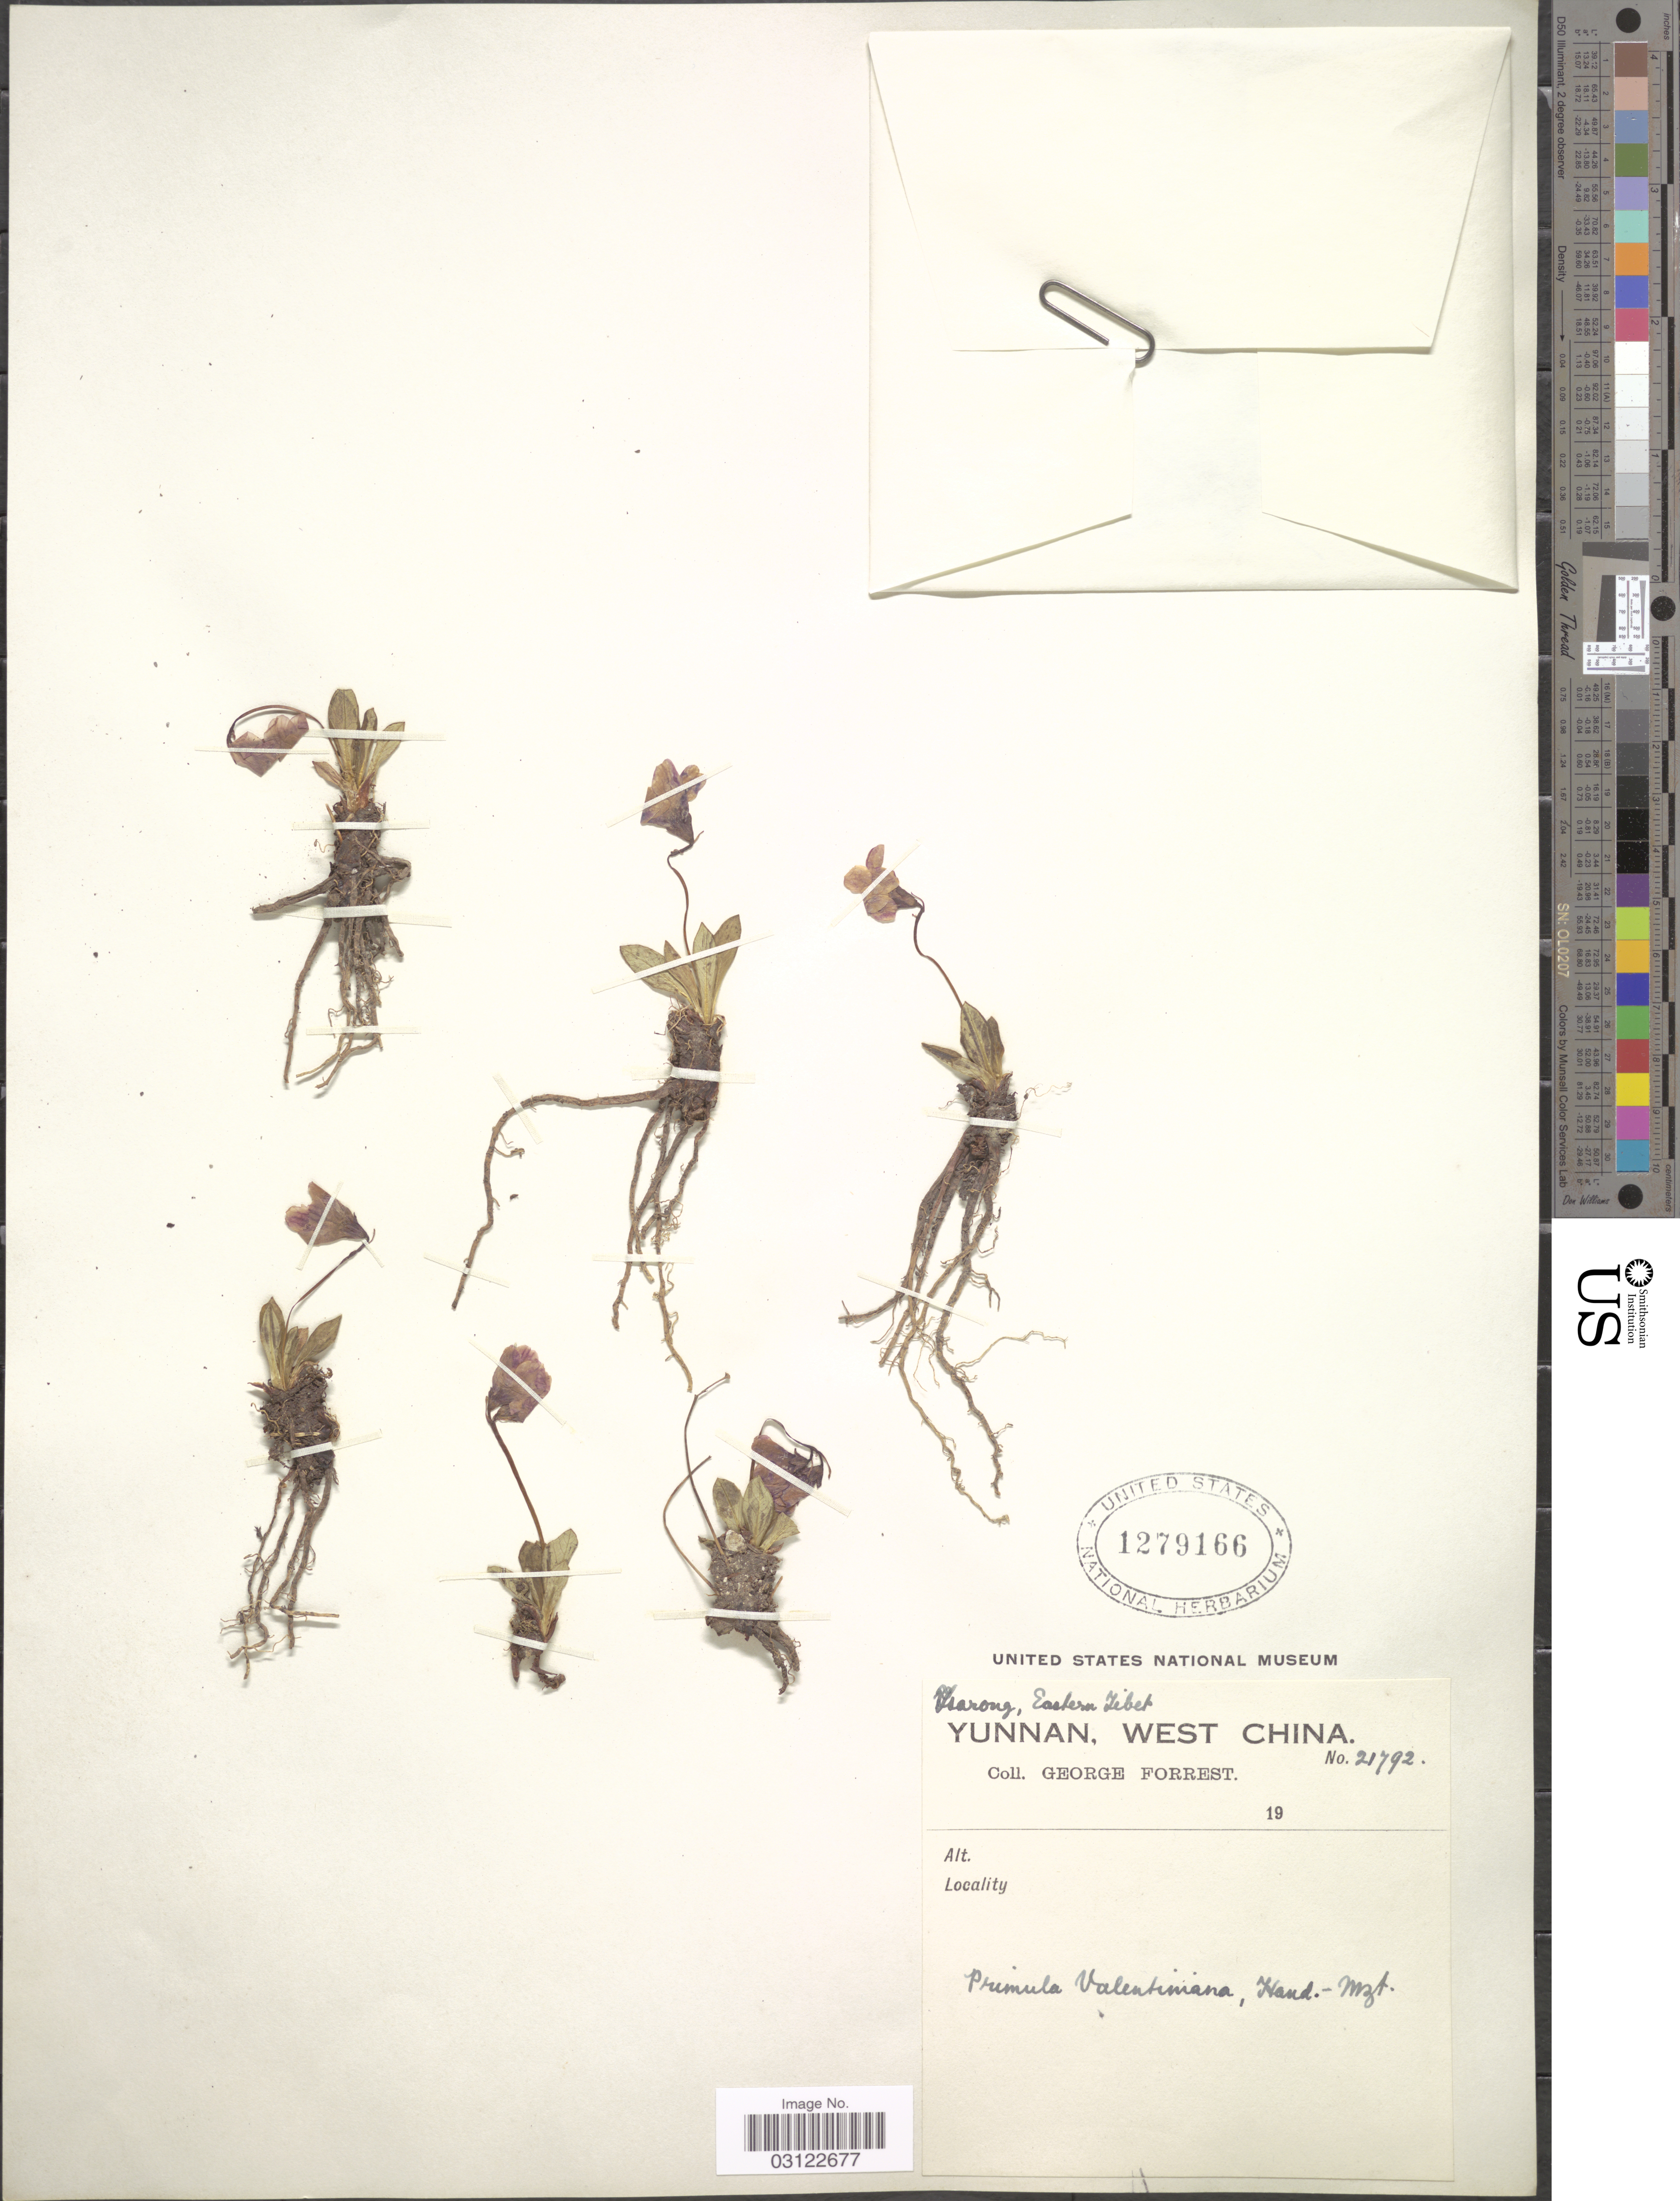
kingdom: Plantae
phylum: Tracheophyta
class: Magnoliopsida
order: Ericales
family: Primulaceae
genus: Primula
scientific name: Primula valentiniana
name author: Hand.-Mazz.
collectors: G. Forrest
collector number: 21792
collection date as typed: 19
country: China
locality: Tsarong, Eastern Tibet, Yunnan, West China.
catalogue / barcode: US 1279166